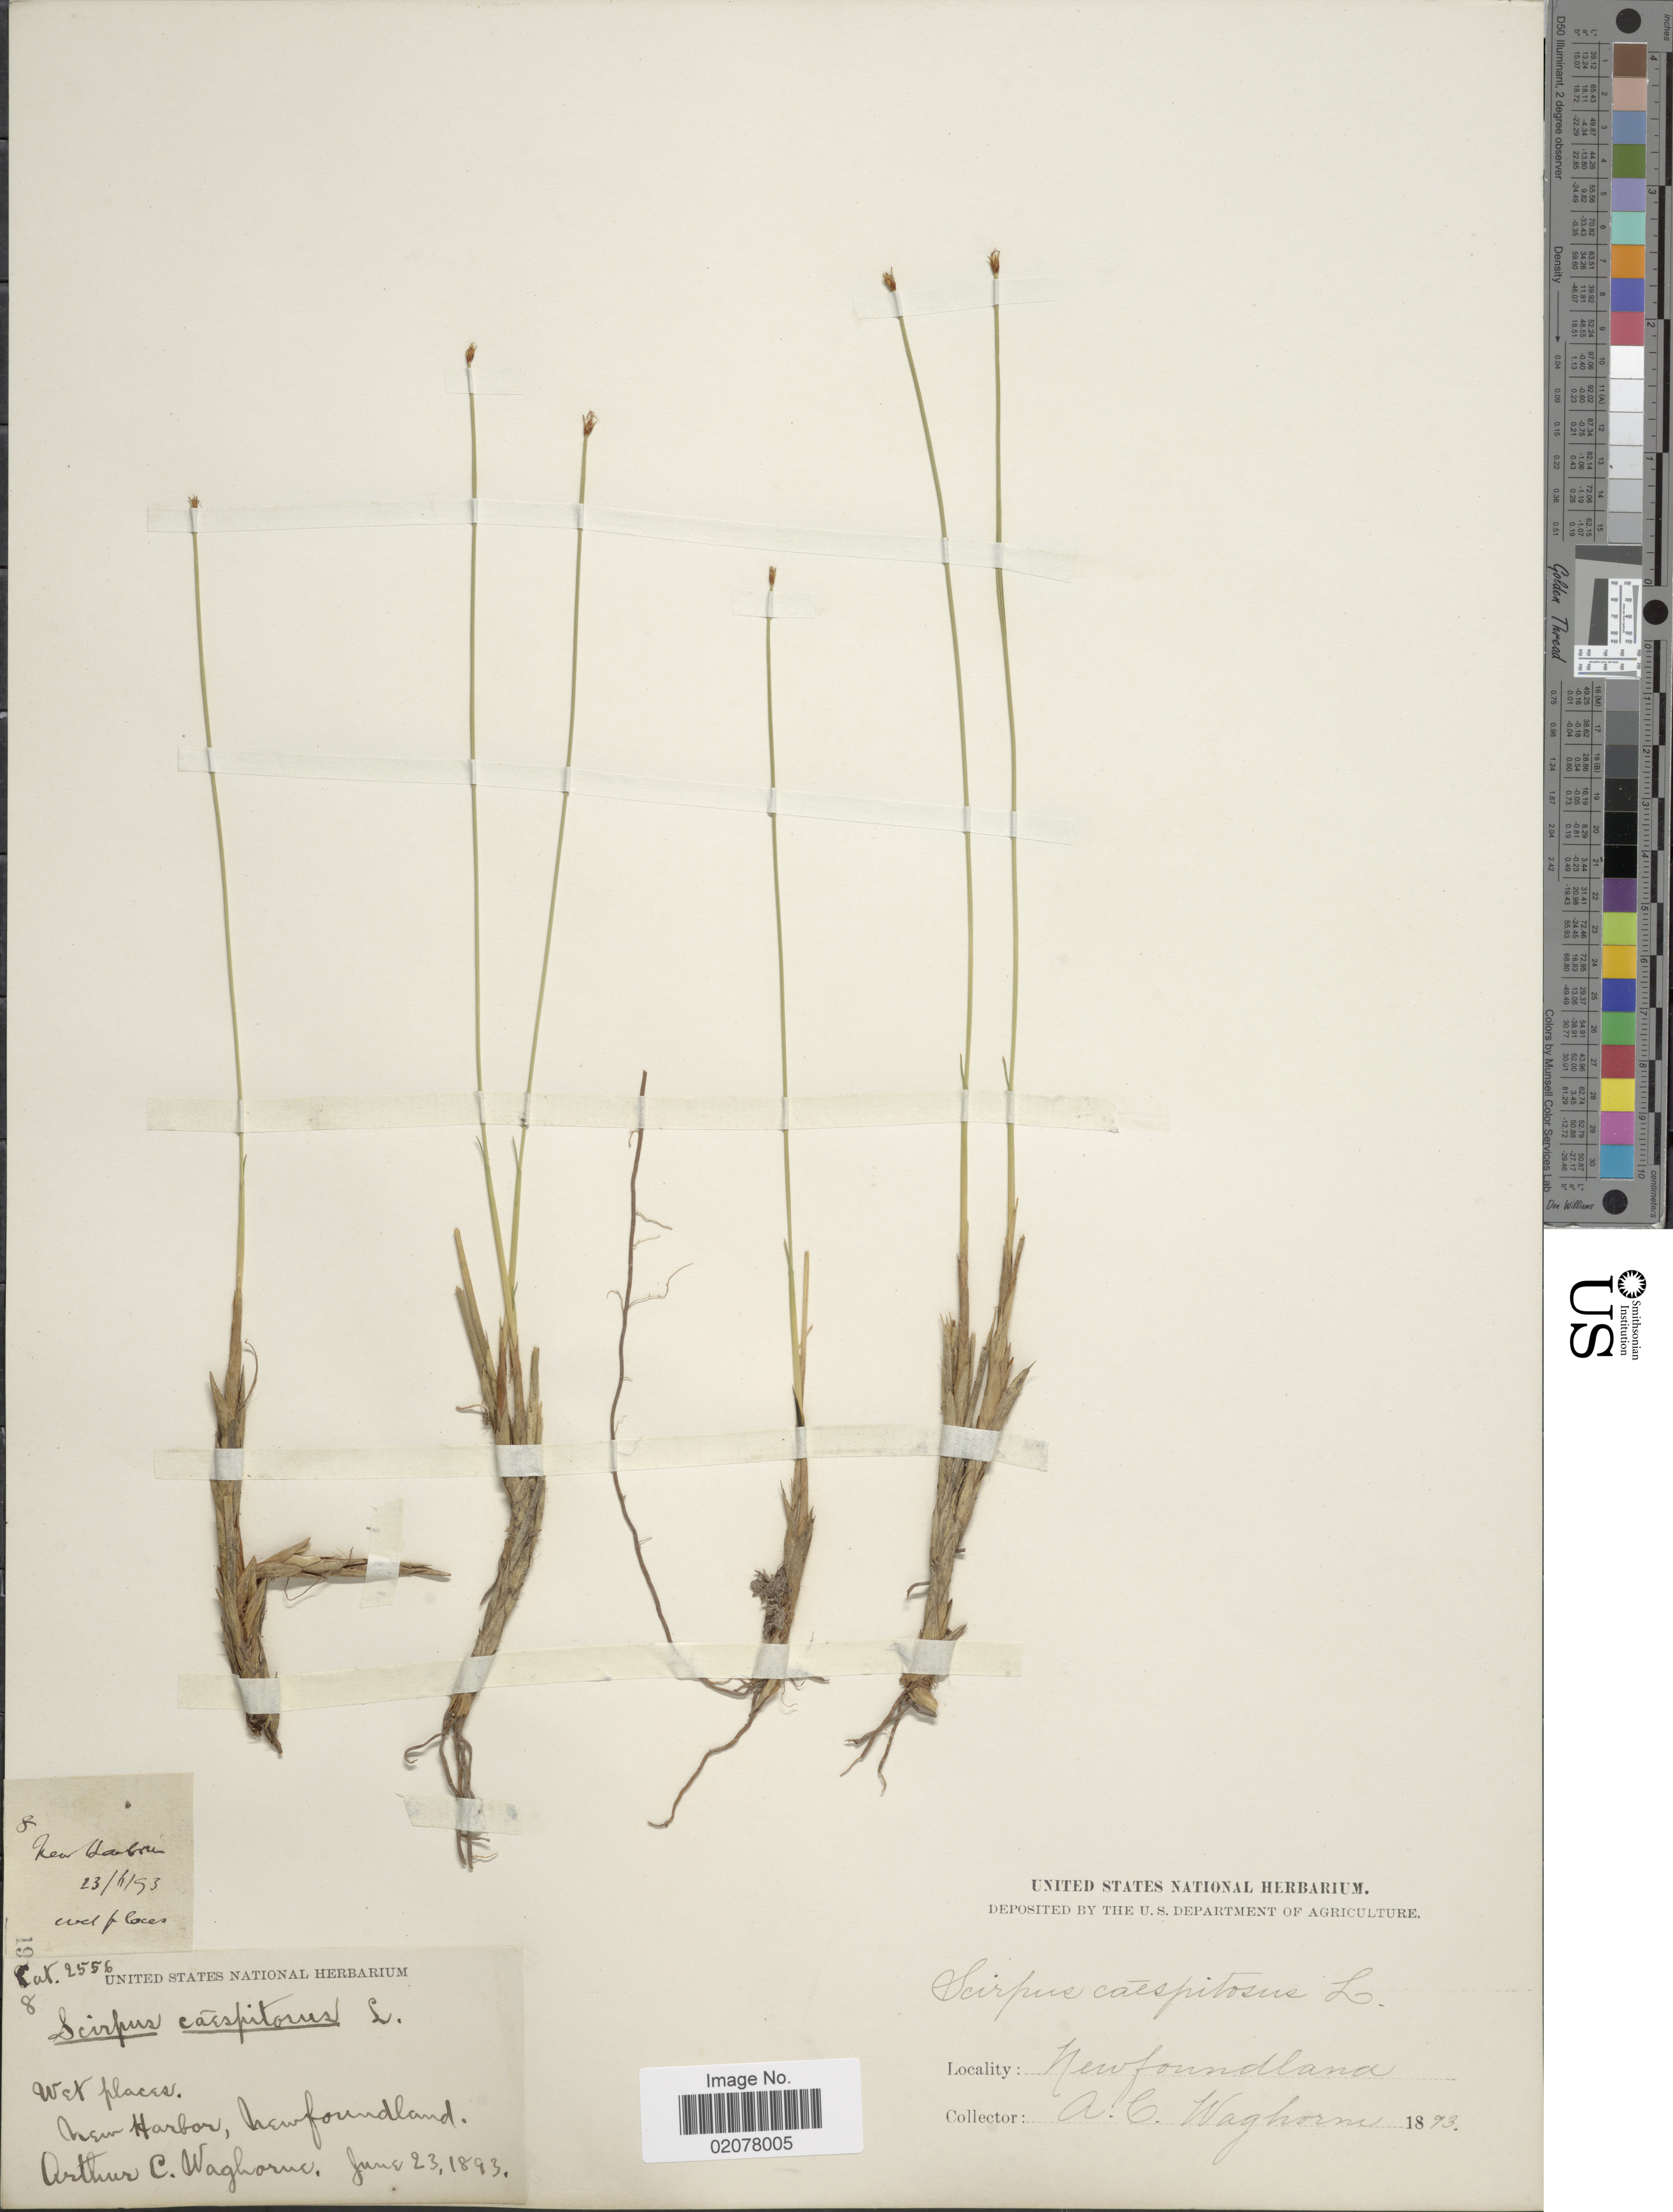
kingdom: Plantae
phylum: Tracheophyta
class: Liliopsida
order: Poales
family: Cyperaceae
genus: Trichophorum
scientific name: Trichophorum cespitosum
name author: (L.) Hartm.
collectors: A. Waghorne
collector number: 8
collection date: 1893-06-23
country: Canada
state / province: Newfoundland and Labrador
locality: New Harbor